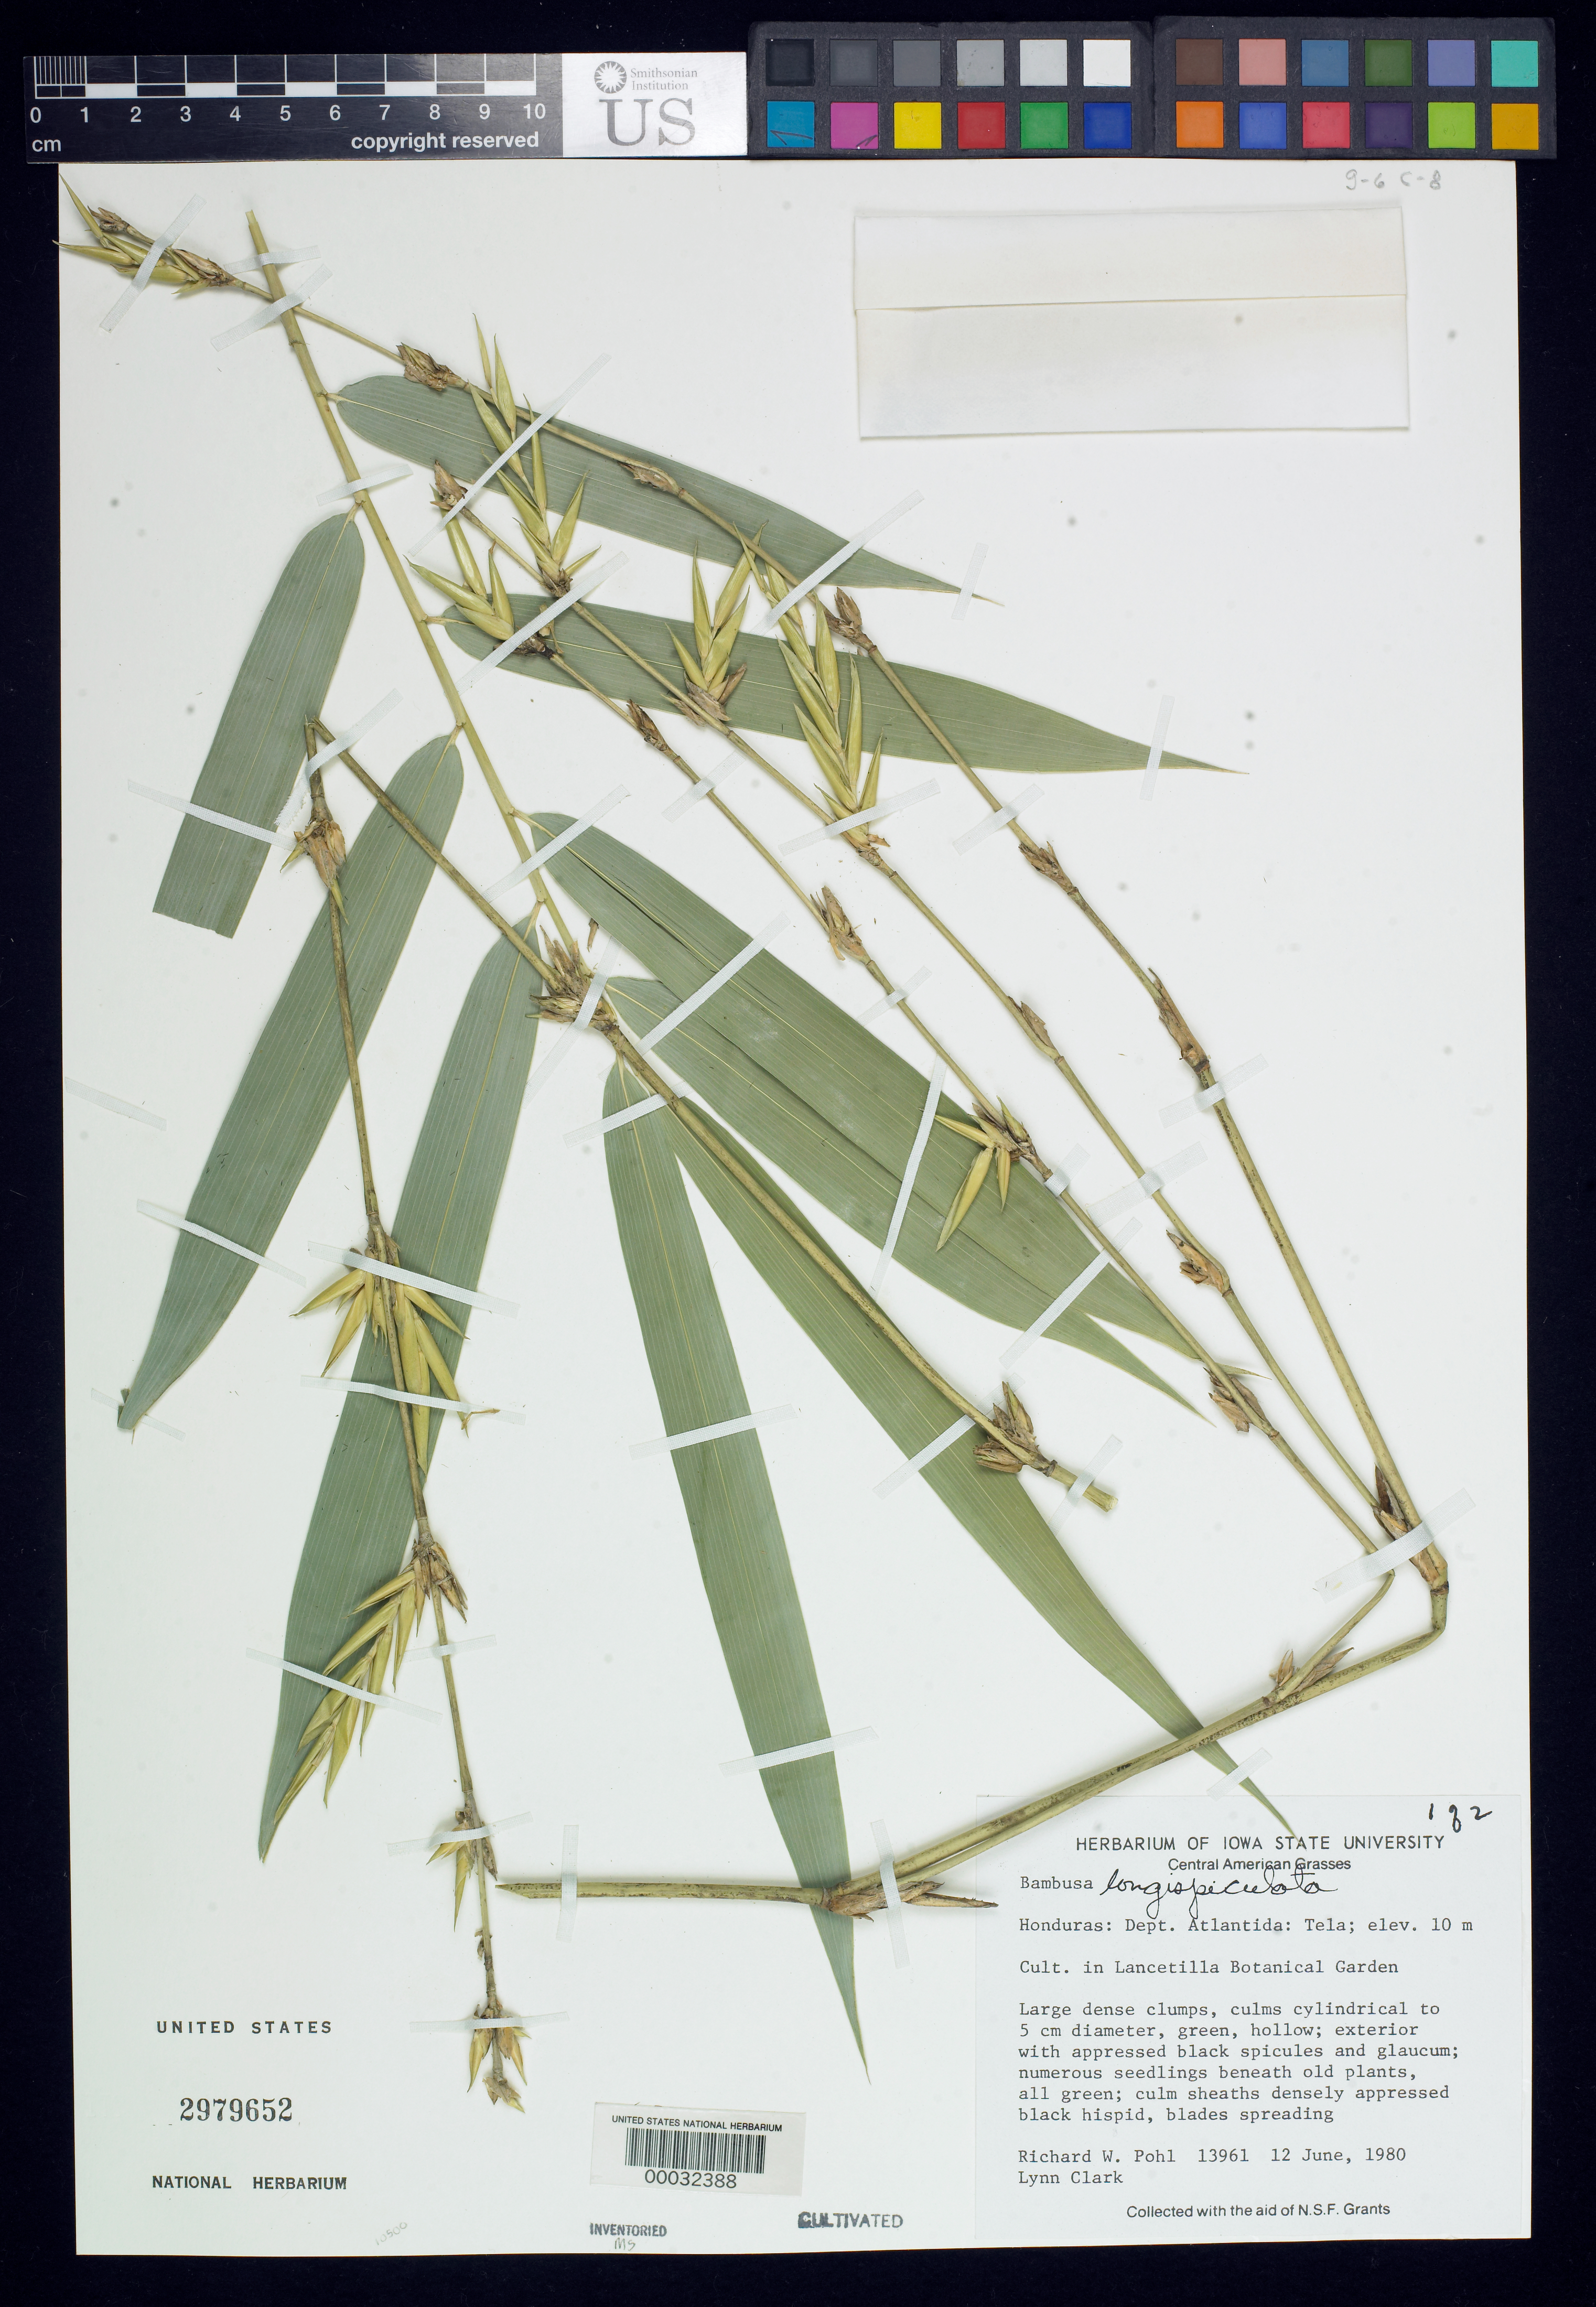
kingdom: Plantae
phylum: Tracheophyta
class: Liliopsida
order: Poales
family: Poaceae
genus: Bambusa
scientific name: Bambusa longispiculata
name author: Gamble ex Brandis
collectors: R. W. Pohl & L. G. Clark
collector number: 13961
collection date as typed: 12 Jun 1980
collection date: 1980-06-12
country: Honduras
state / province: Atlántida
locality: Lancetilla Botanical Garden, Tela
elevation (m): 10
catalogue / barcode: US 2979652